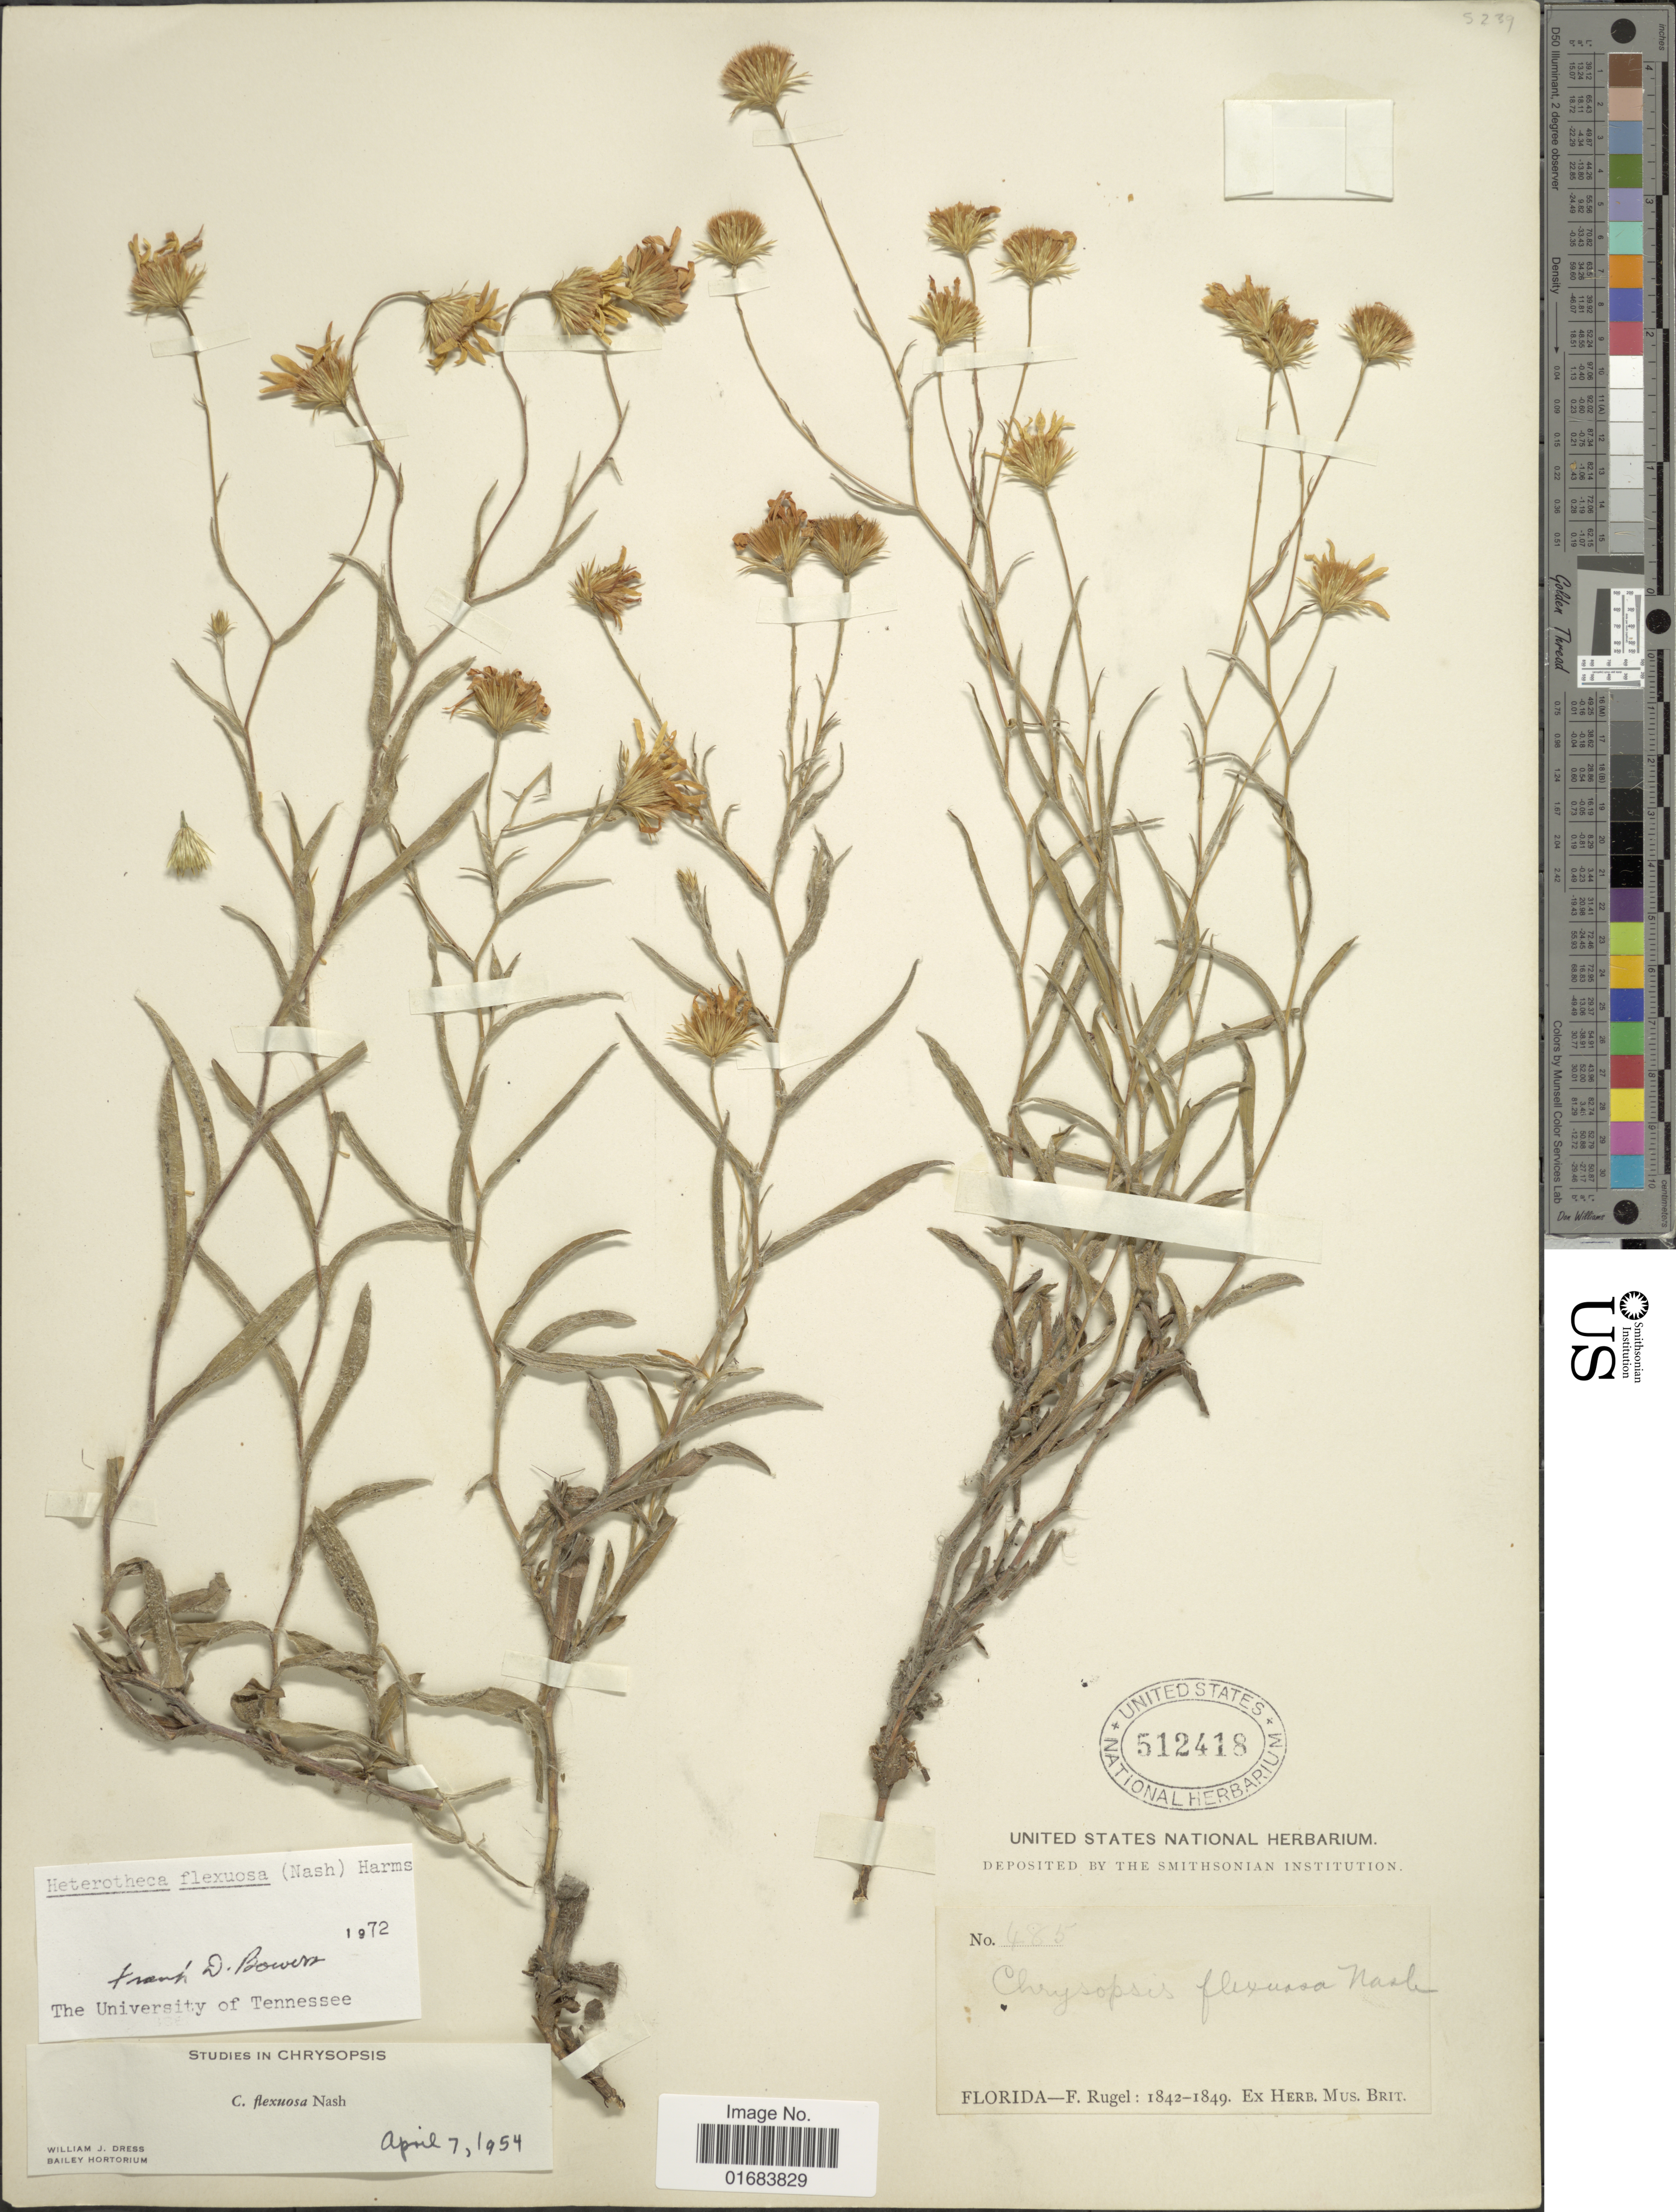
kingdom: Plantae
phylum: Tracheophyta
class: Magnoliopsida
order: Asterales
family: Asteraceae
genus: Pityopsis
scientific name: Pityopsis flexuosa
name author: (Nash) Small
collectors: F. Rugel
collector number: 485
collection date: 1842/1849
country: United States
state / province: Florida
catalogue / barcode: US 512418